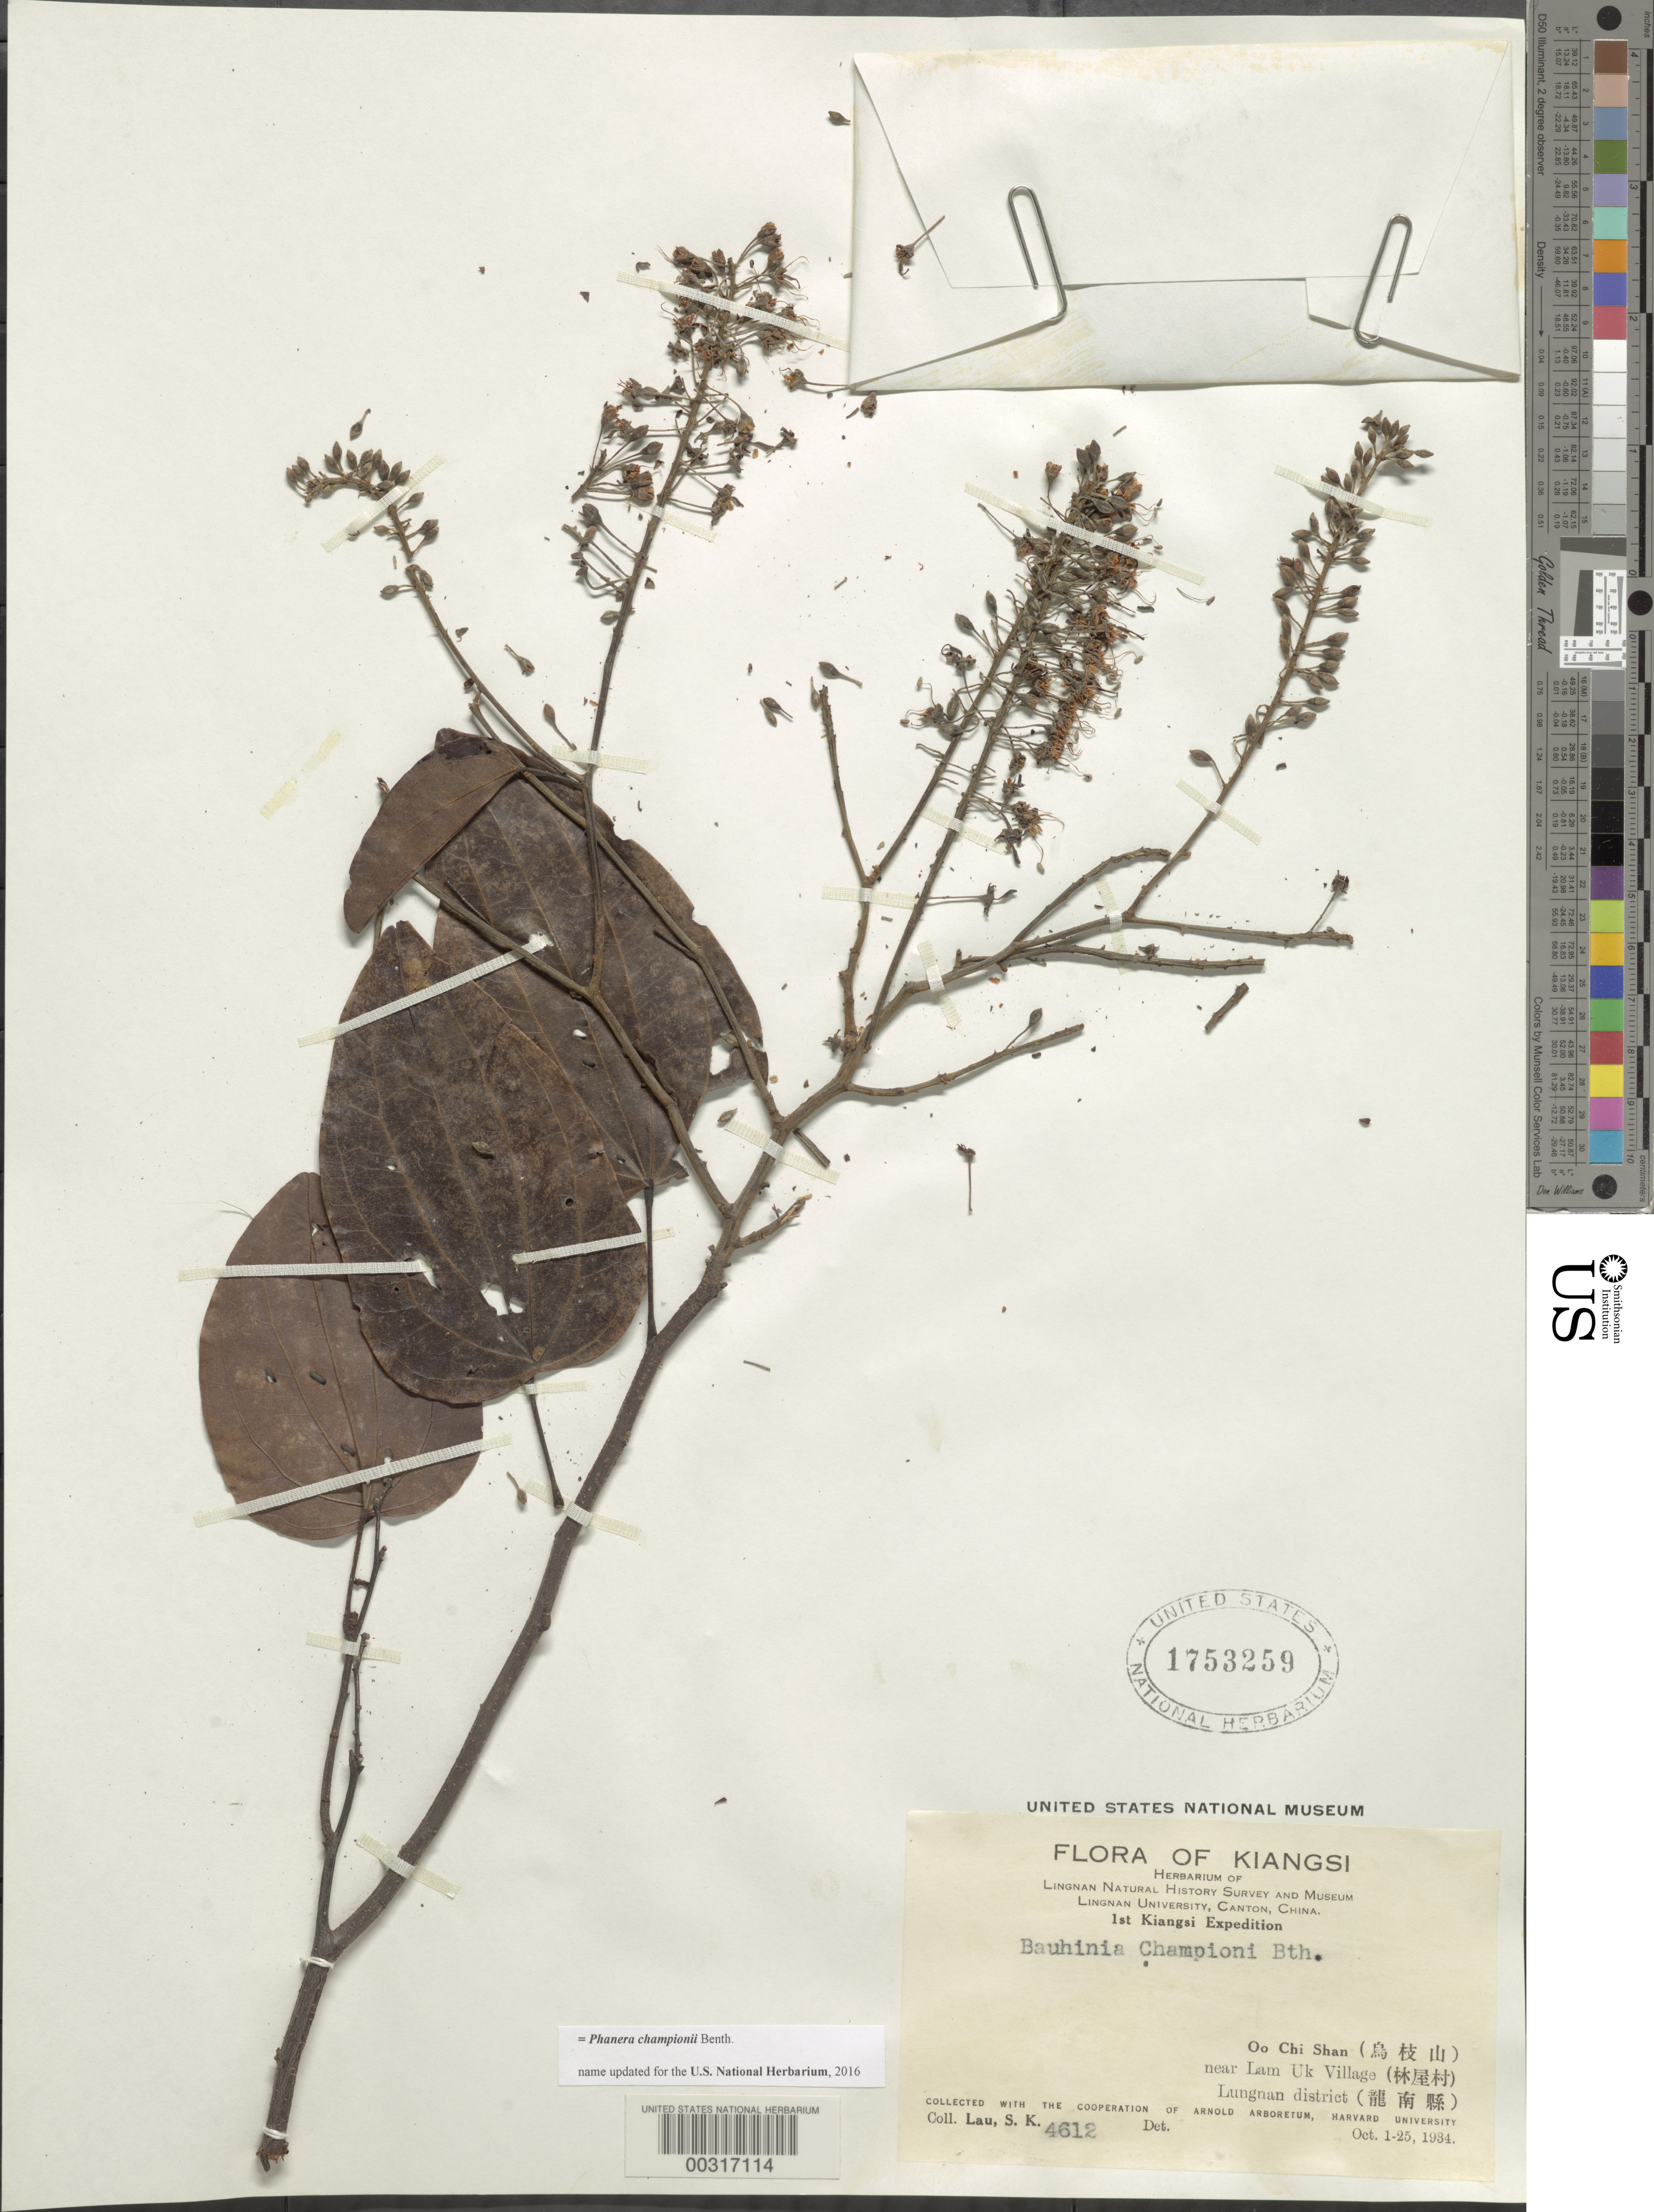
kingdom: Plantae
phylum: Tracheophyta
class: Magnoliopsida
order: Fabales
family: Fabaceae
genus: Phanera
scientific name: Phanera championii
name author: Benth.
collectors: S. K. Lau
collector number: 4612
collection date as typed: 01 Oct 1934 to 25 Oct 1934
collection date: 1934-10-01/1934-10-25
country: China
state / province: Jiangxi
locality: Lungnan dist., oo chi san near lam uk village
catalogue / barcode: US 1753259